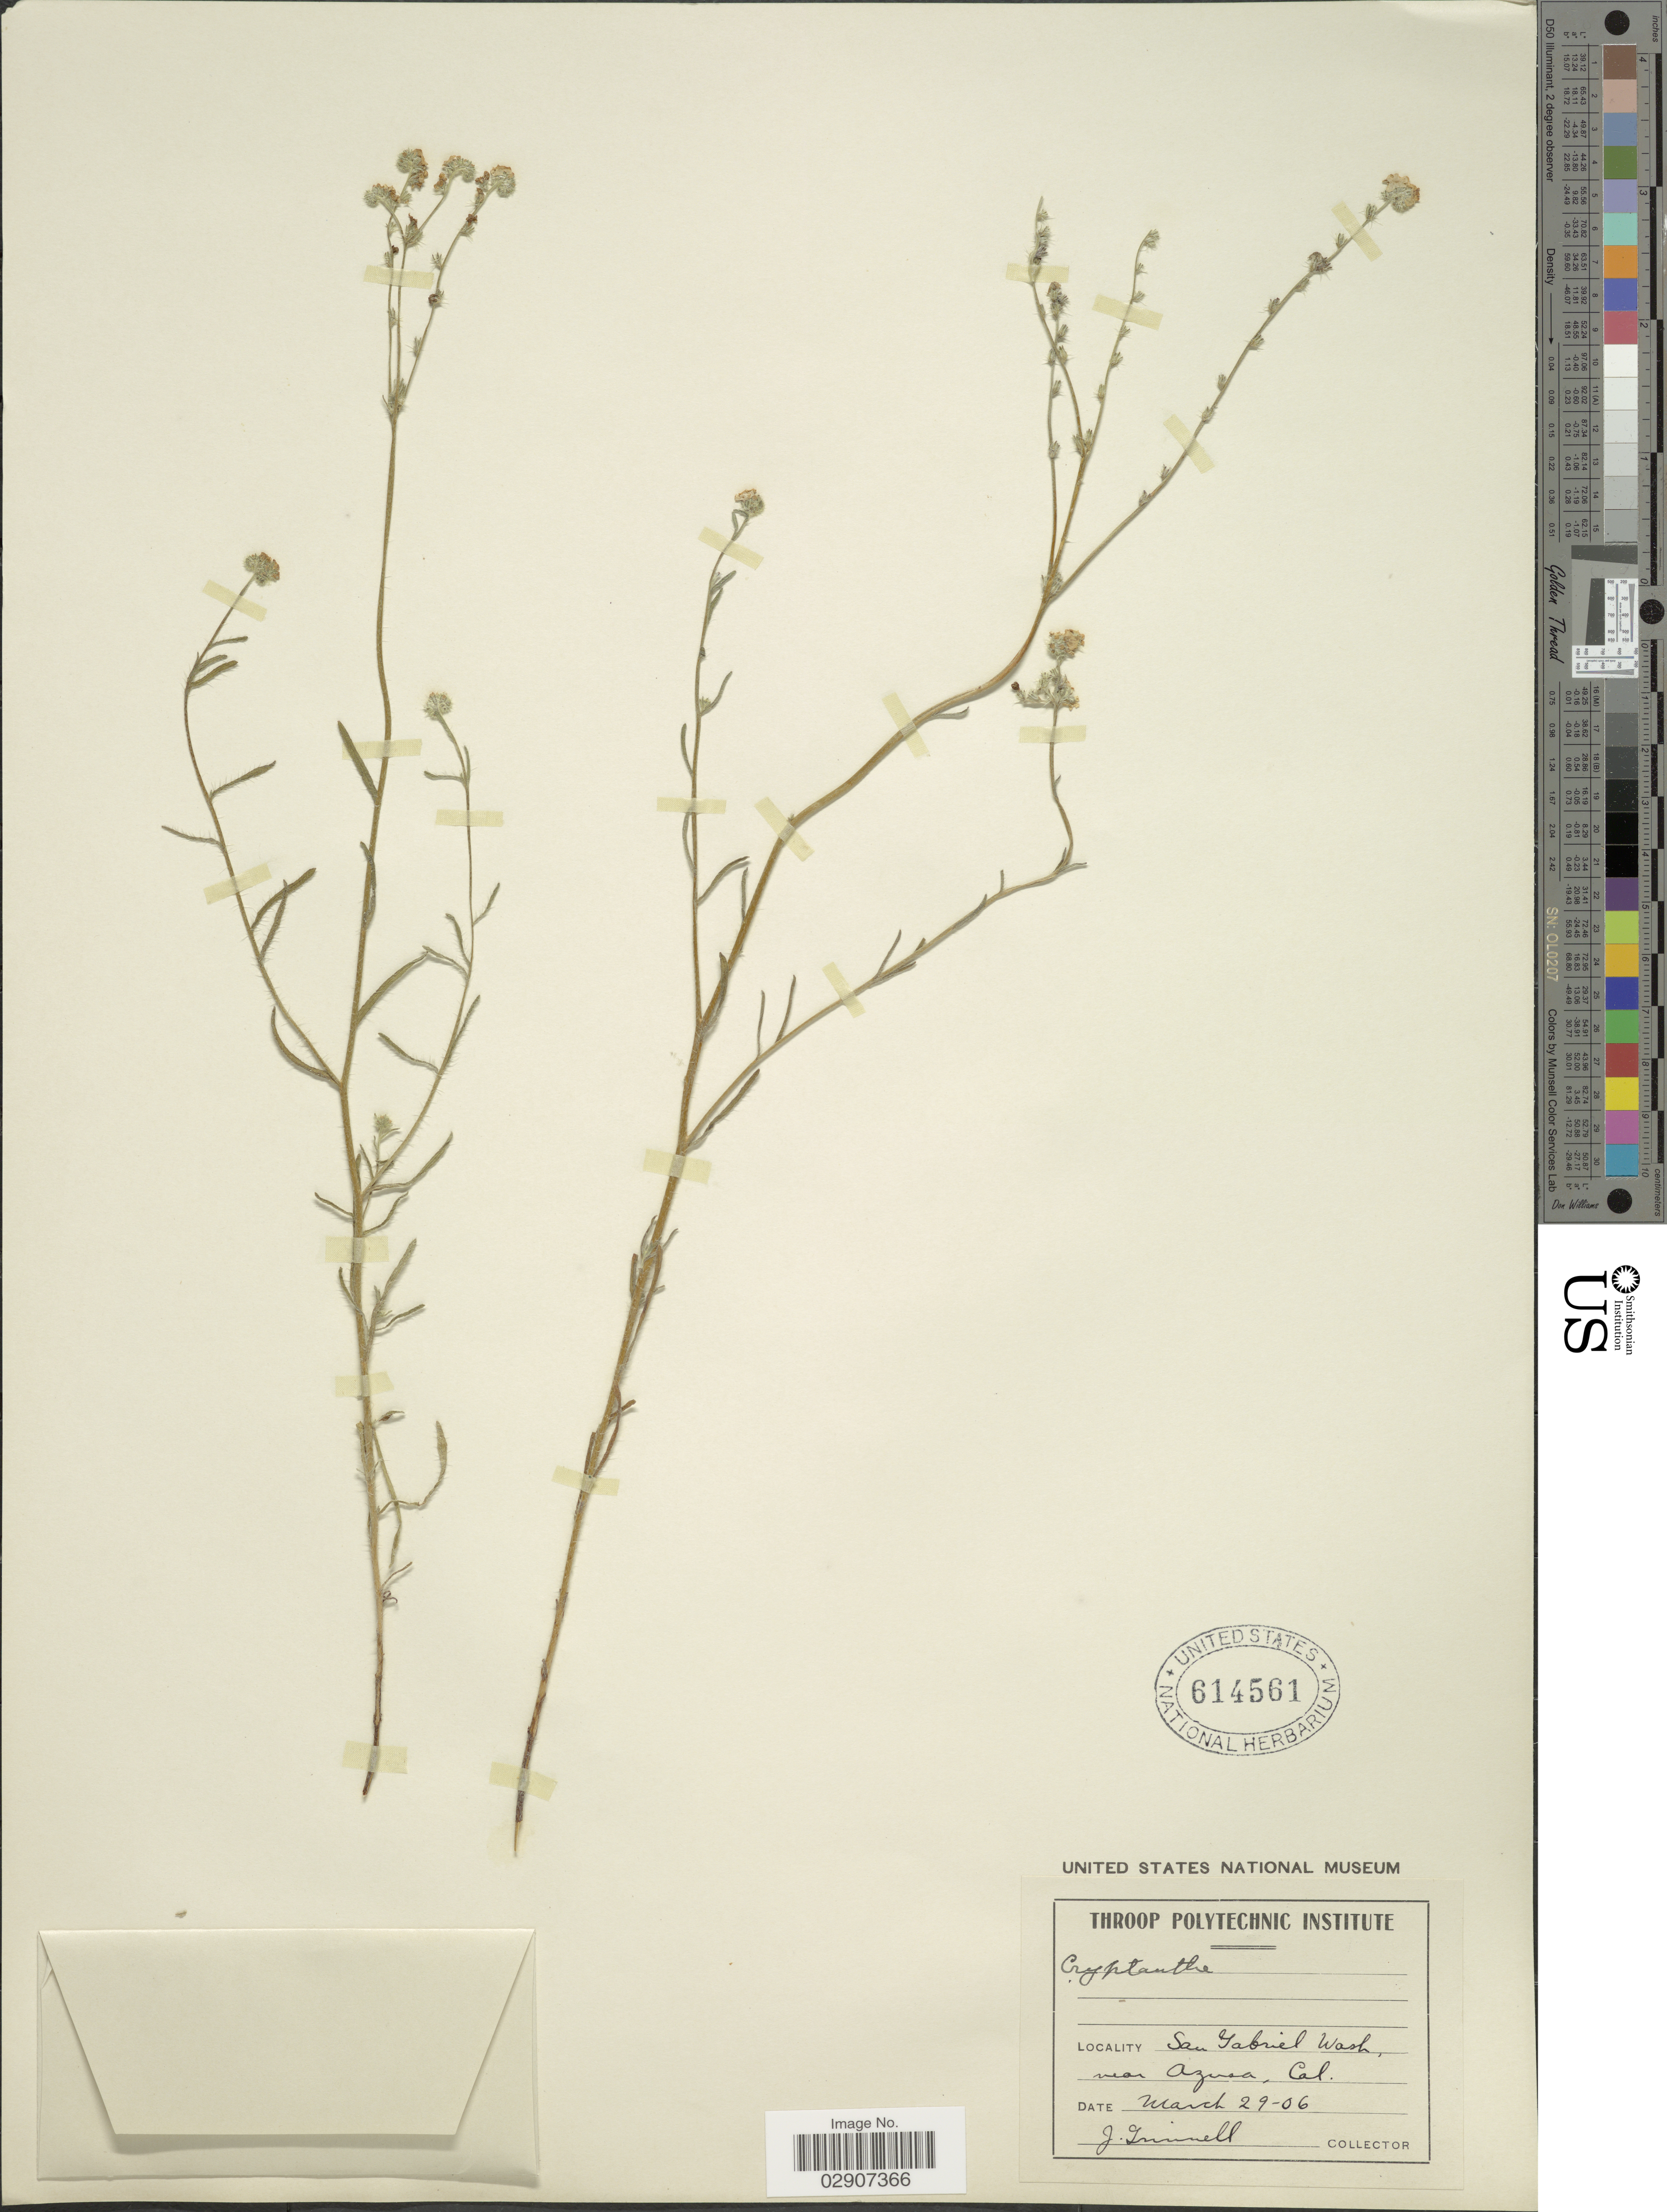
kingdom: Plantae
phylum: Tracheophyta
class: Magnoliopsida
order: Boraginales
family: Boraginaceae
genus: Cryptantha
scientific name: Cryptantha flaccida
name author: (Douglas ex Lehm.) Greene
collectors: J. Grinnell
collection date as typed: Transcribed d/m/y: 29/3/6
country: United States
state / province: California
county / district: Los Angeles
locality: San Gabriel Wash near Azerea.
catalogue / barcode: US 614561